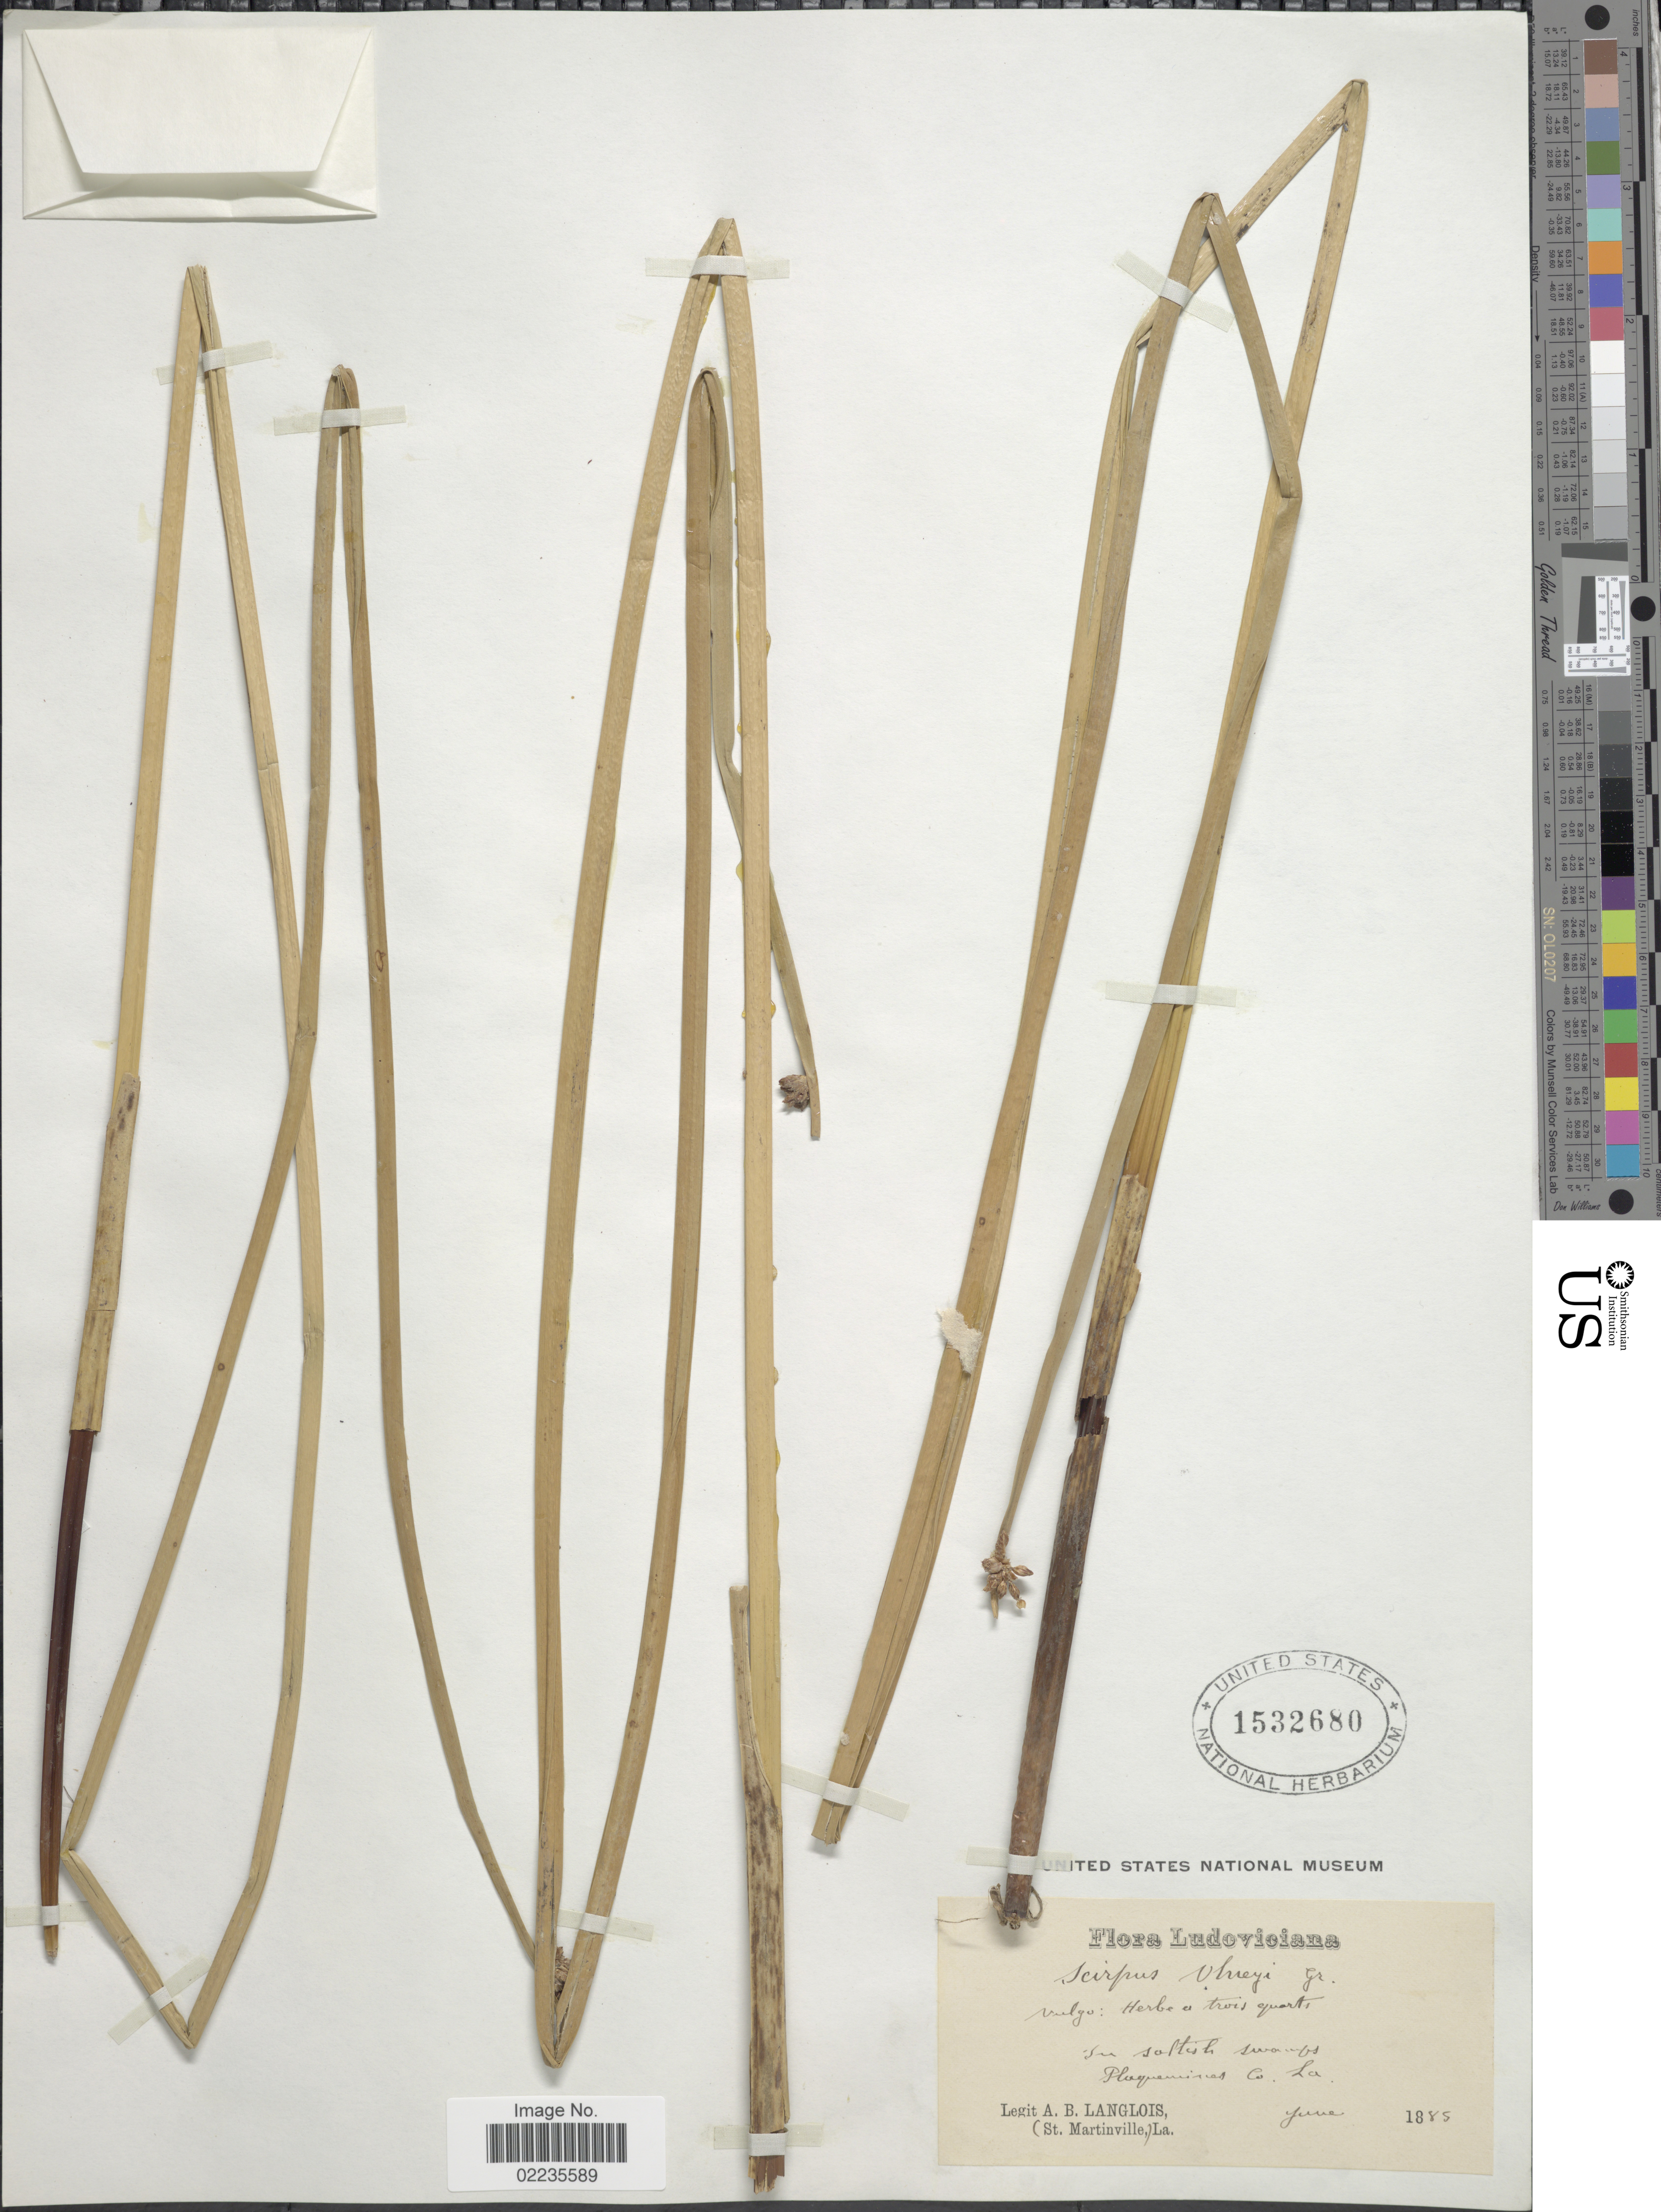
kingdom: Plantae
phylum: Tracheophyta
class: Liliopsida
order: Poales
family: Cyperaceae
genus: Schoenoplectus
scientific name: Schoenoplectus americanus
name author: (Pers.) Volkart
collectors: A. Langlois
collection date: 1885-06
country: United States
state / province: Louisiana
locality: In saltish swamps, Plaqueumines Co.,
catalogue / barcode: US 1532680